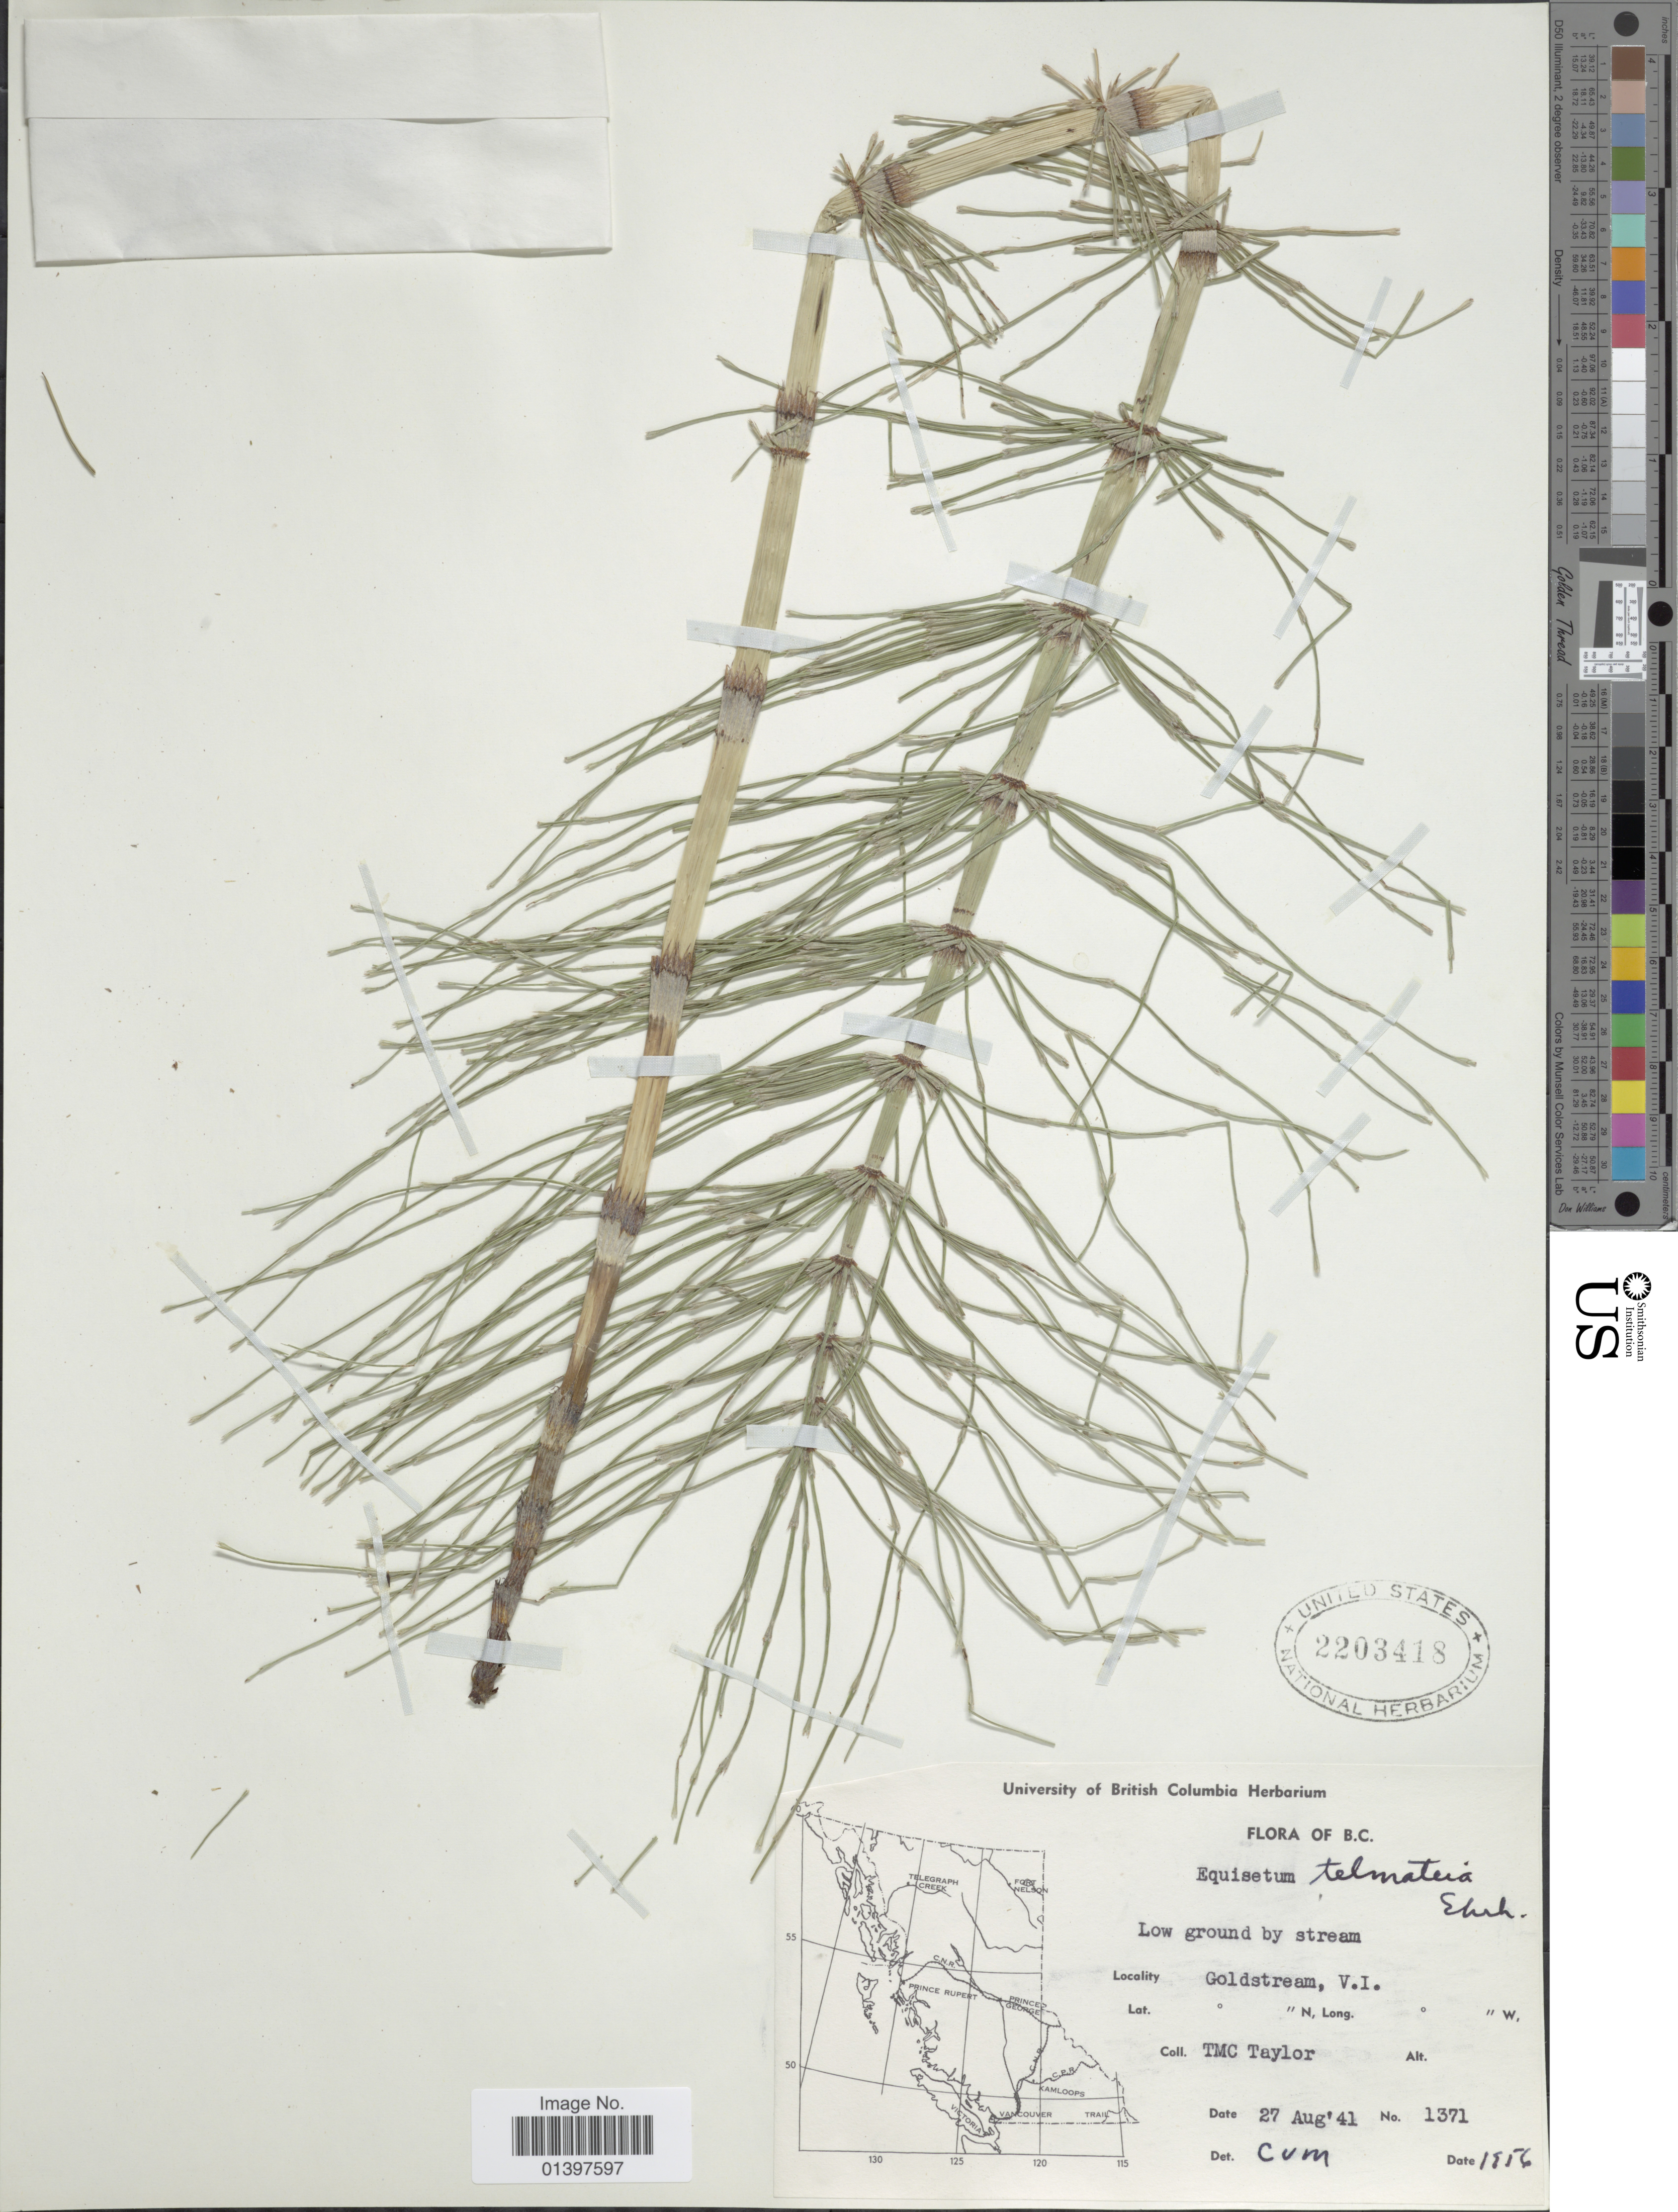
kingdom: Plantae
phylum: Tracheophyta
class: Polypodiopsida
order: Equisetales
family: Equisetaceae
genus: Equisetum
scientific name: Equisetum telmateia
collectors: T. M. C. Taylor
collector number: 1371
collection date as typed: Transcribed d/m/y: 27/8/41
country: Canada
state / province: British Columbia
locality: Low ground by stream, Goldstream V. I.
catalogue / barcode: US 2203418